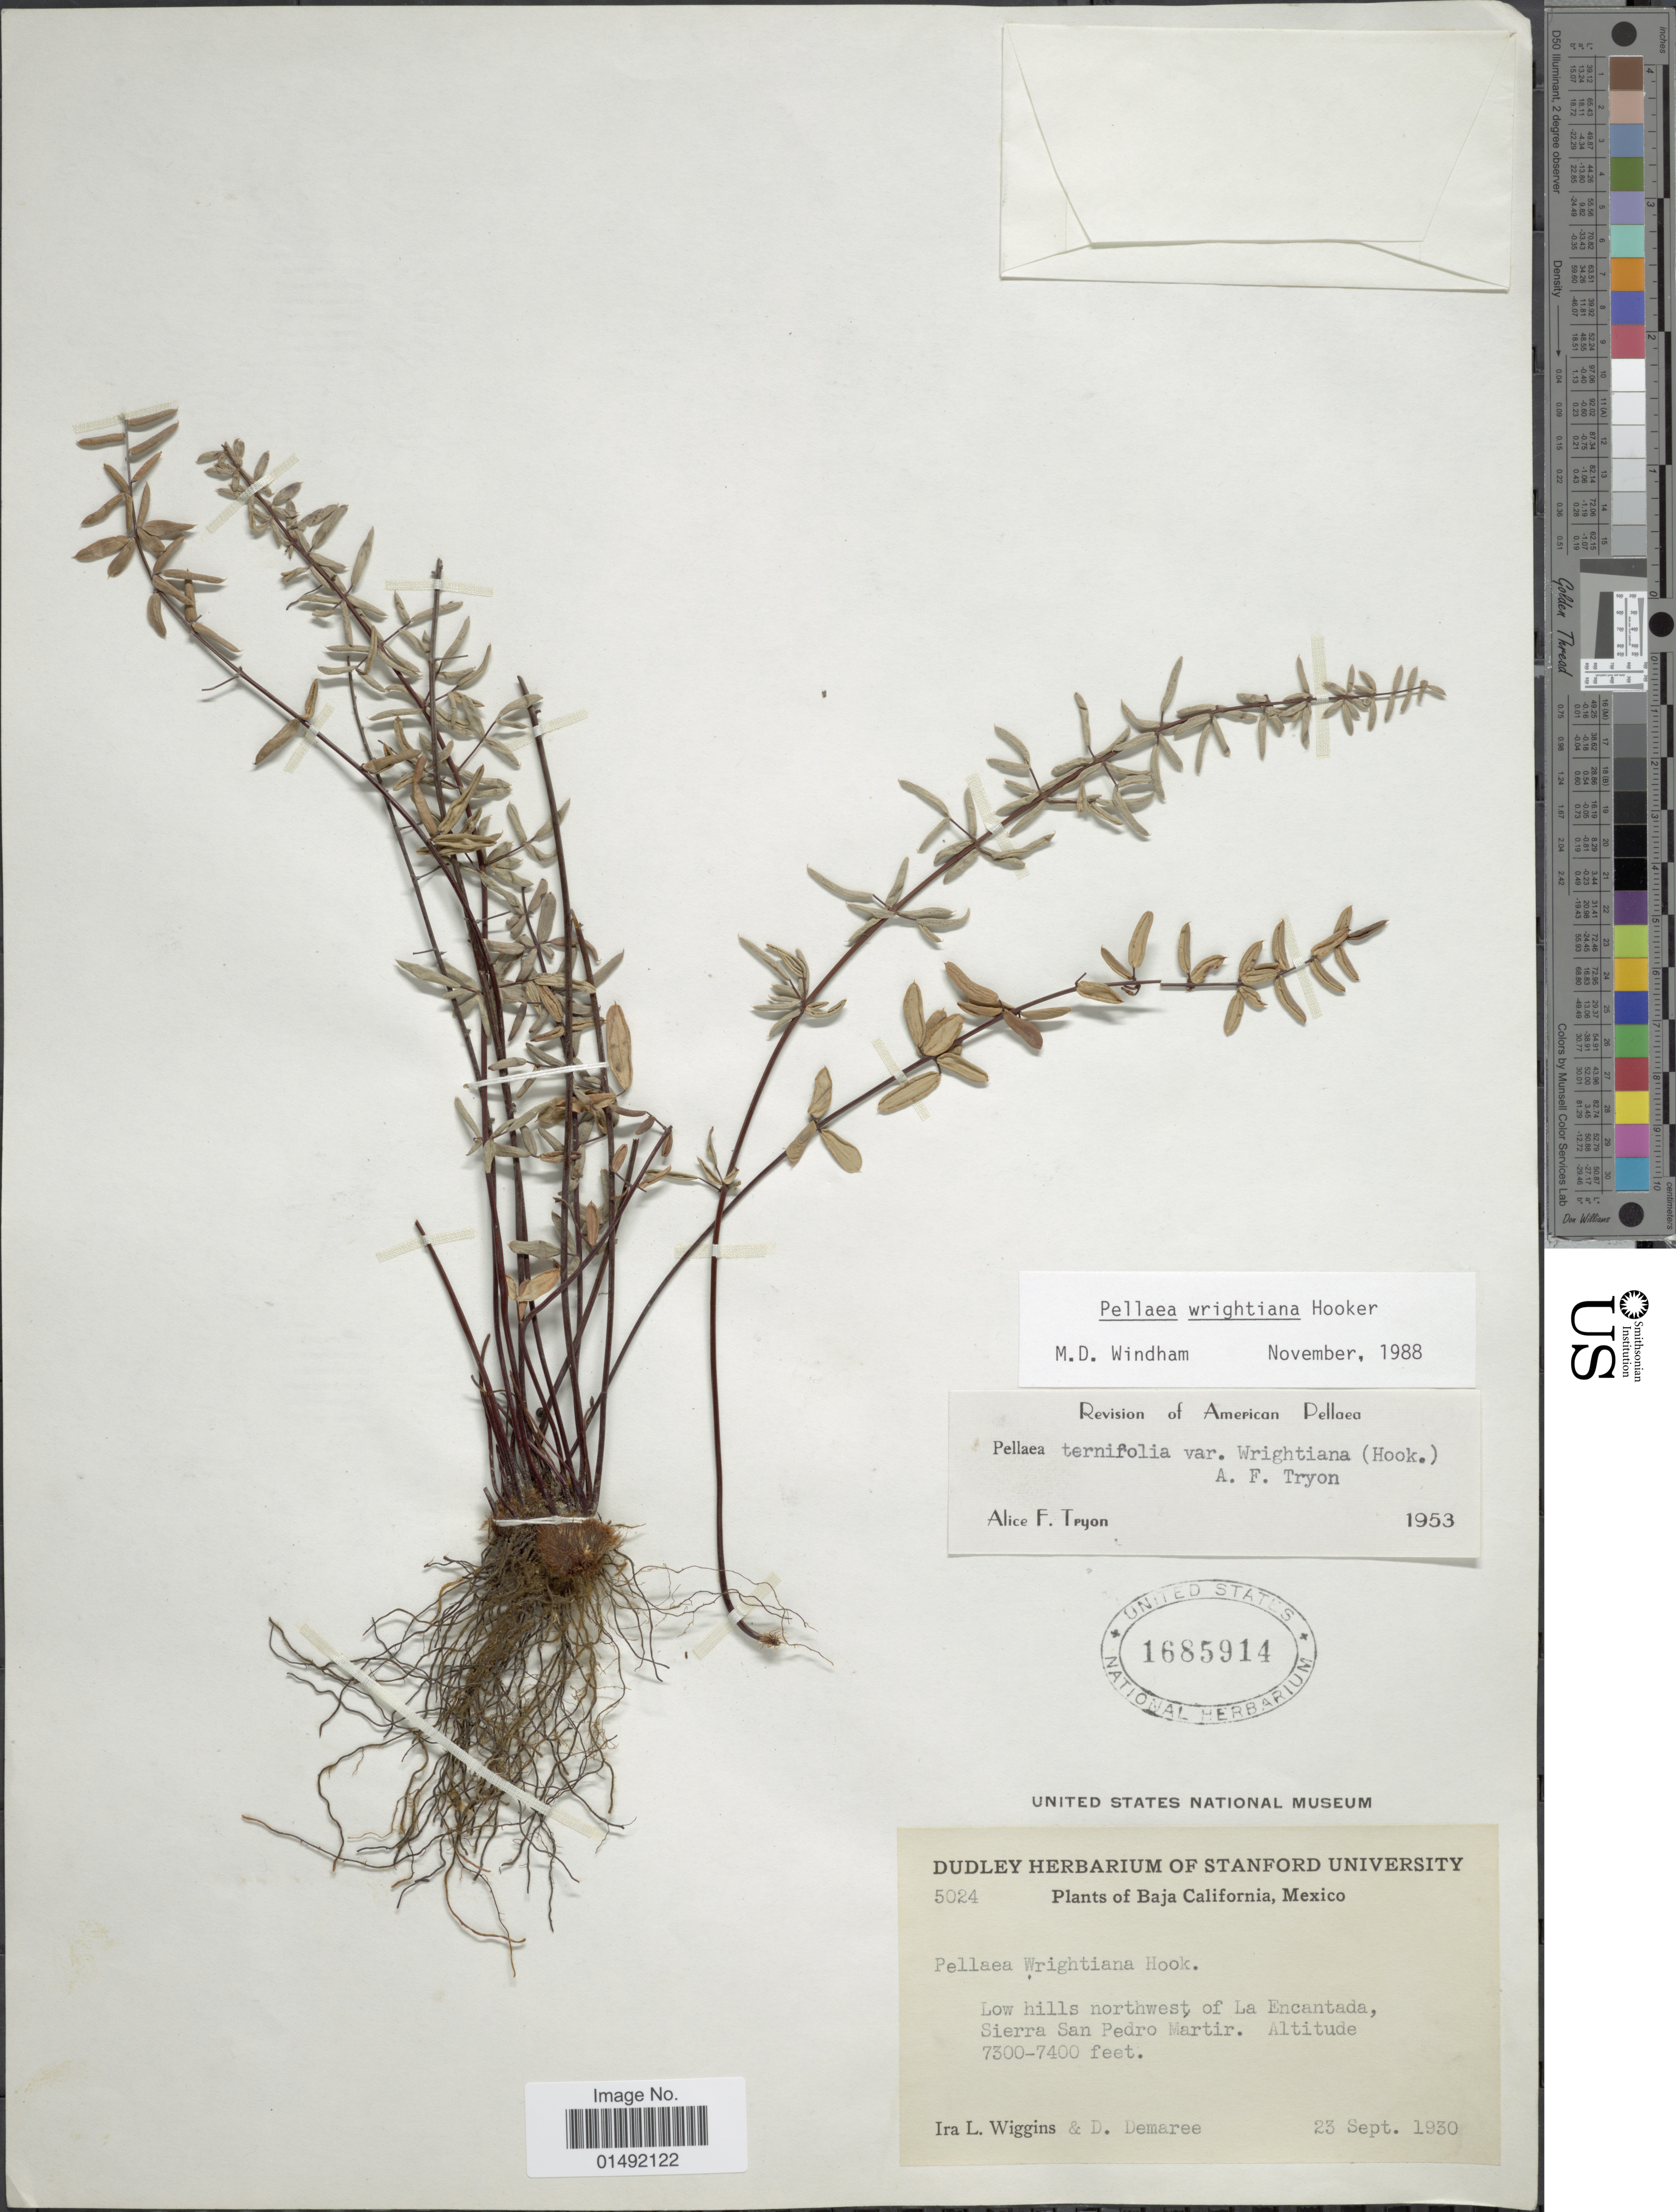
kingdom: Plantae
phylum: Tracheophyta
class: Polypodiopsida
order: Polypodiales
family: Pteridaceae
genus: Pellaea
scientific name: Pellaea wrightiana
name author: Hook.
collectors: I. L. Wiggins & D. Demaree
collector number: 5024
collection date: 1930-09-23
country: Mexico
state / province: Baja California Norte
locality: Low hills northwest of La Encantada, Sierra San pedro Martir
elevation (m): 2225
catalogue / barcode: US 1685914